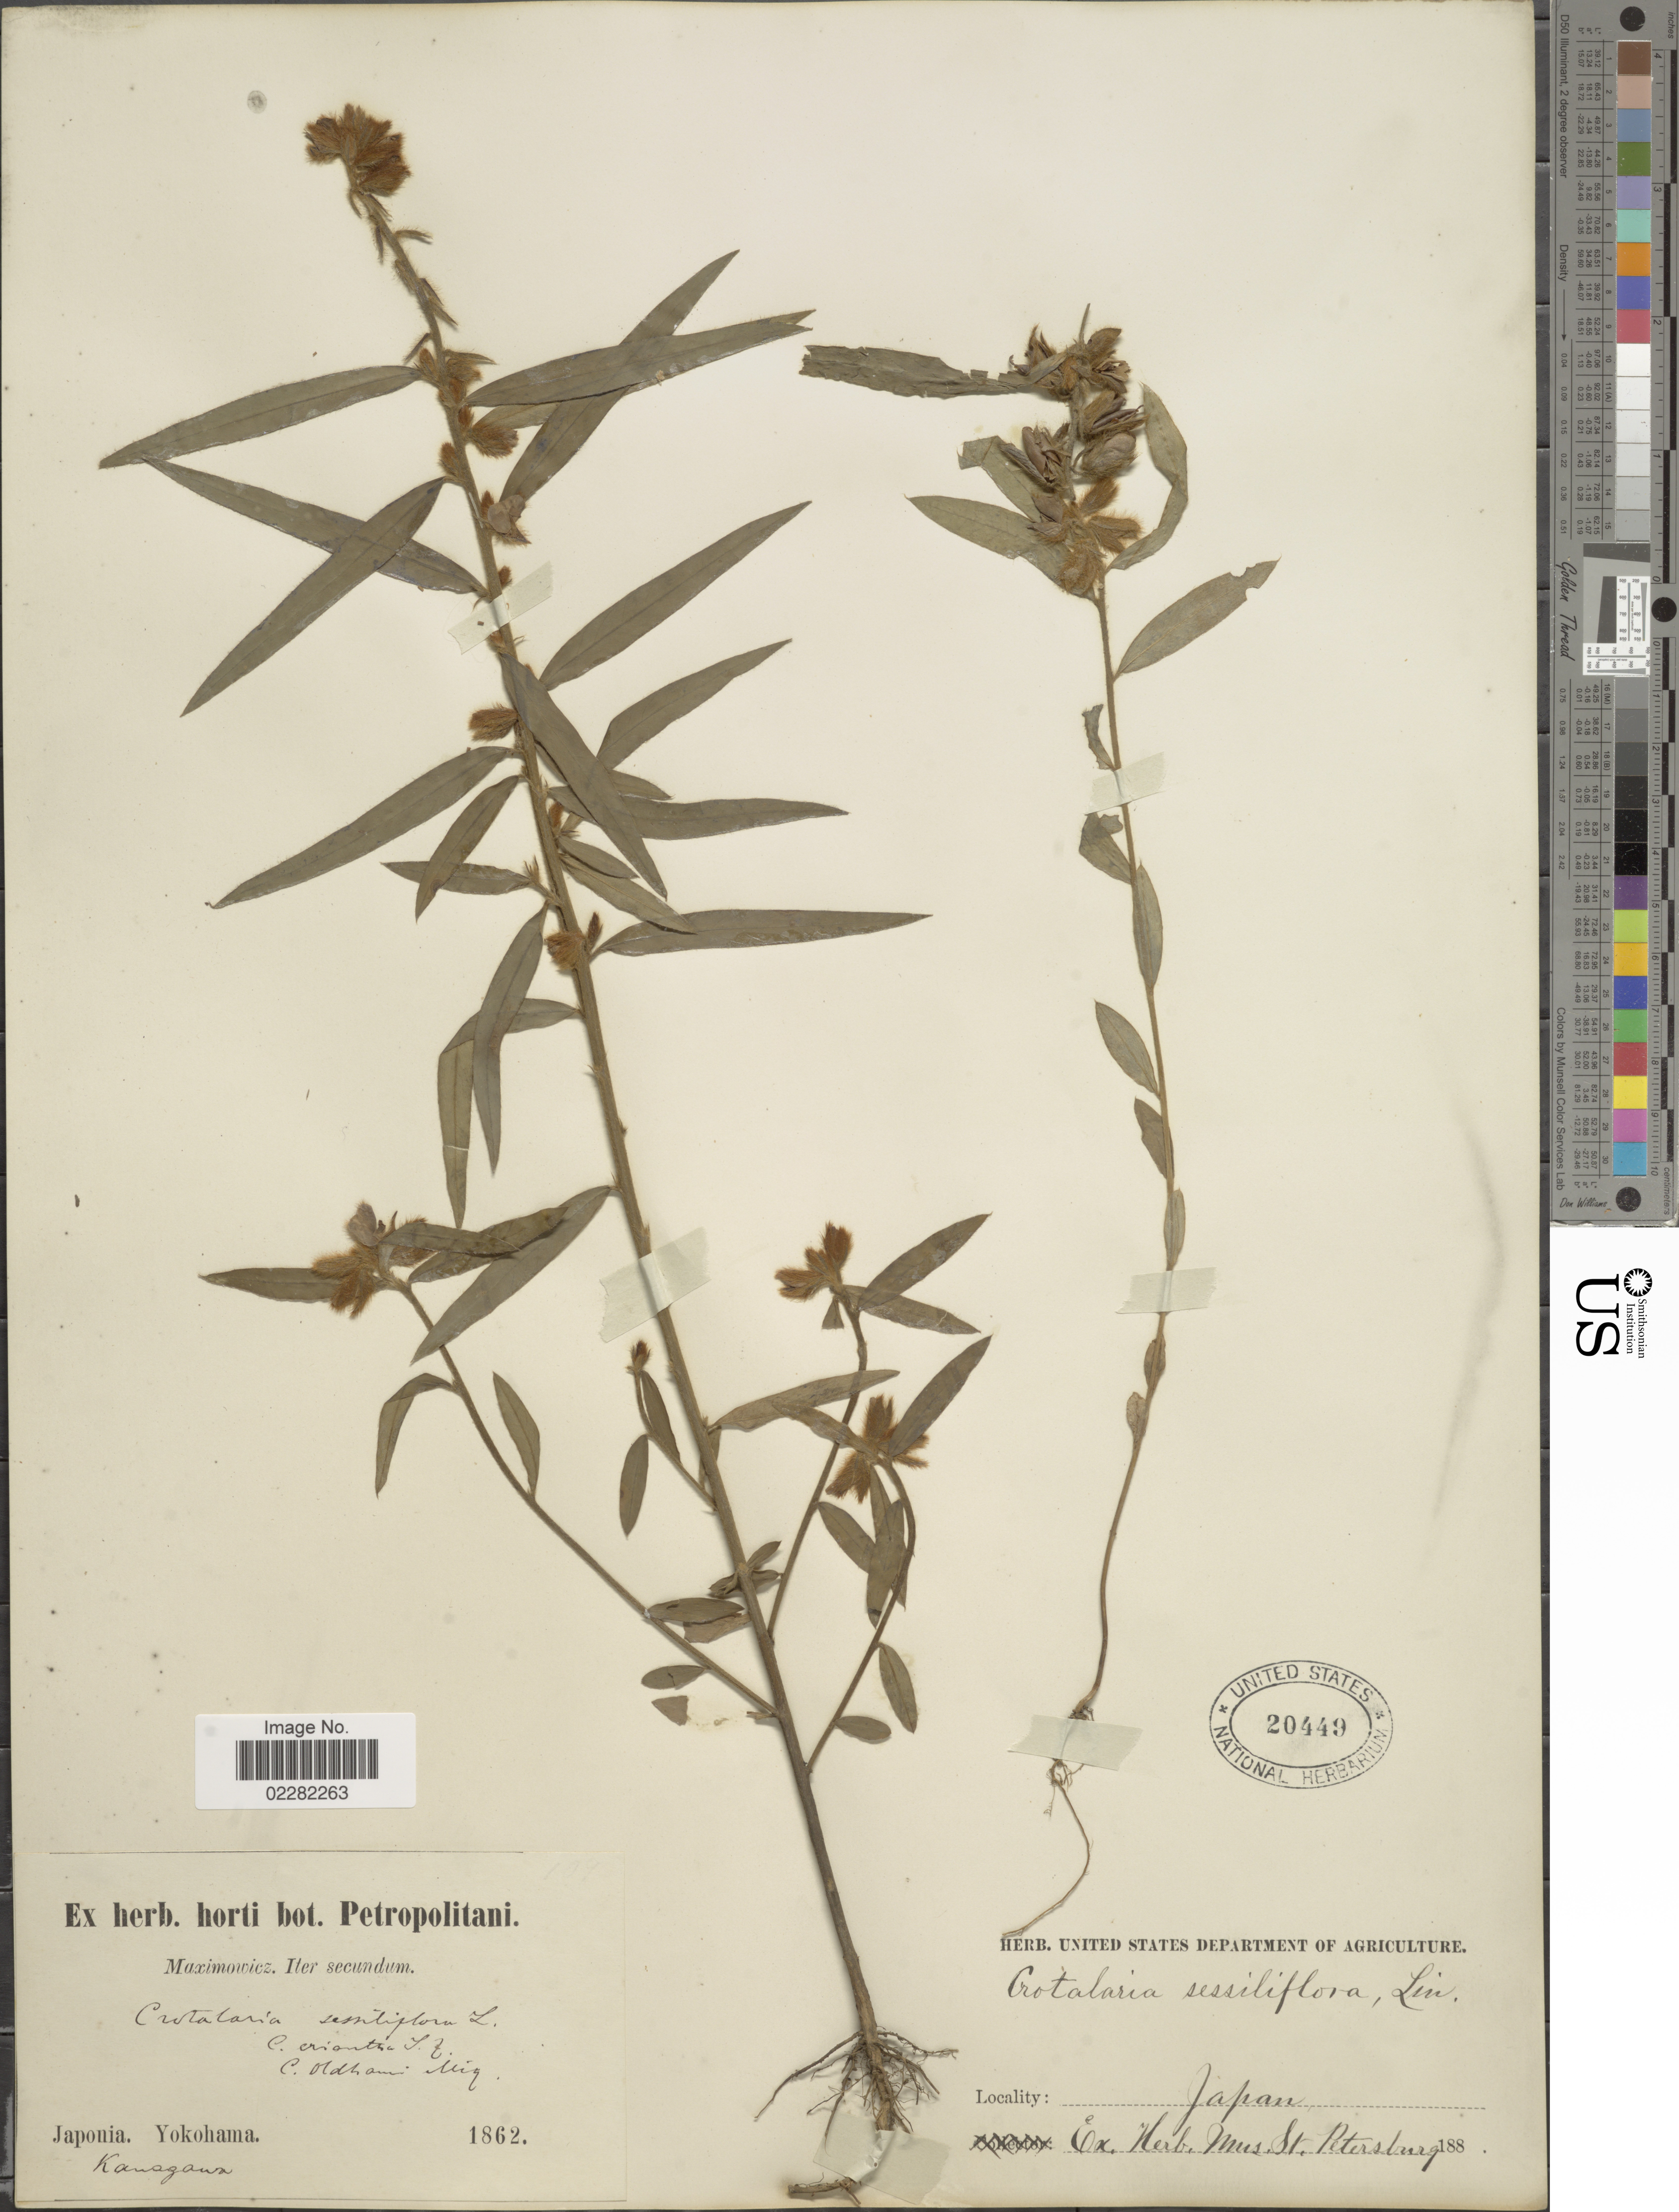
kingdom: Plantae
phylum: Tracheophyta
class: Magnoliopsida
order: Fabales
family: Fabaceae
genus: Crotalaria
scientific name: Crotalaria sessilifolia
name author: L.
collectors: Maximowicz, --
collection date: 1862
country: Japan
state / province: Kanagawa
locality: Yokohama, Iter secundum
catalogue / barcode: US 20449